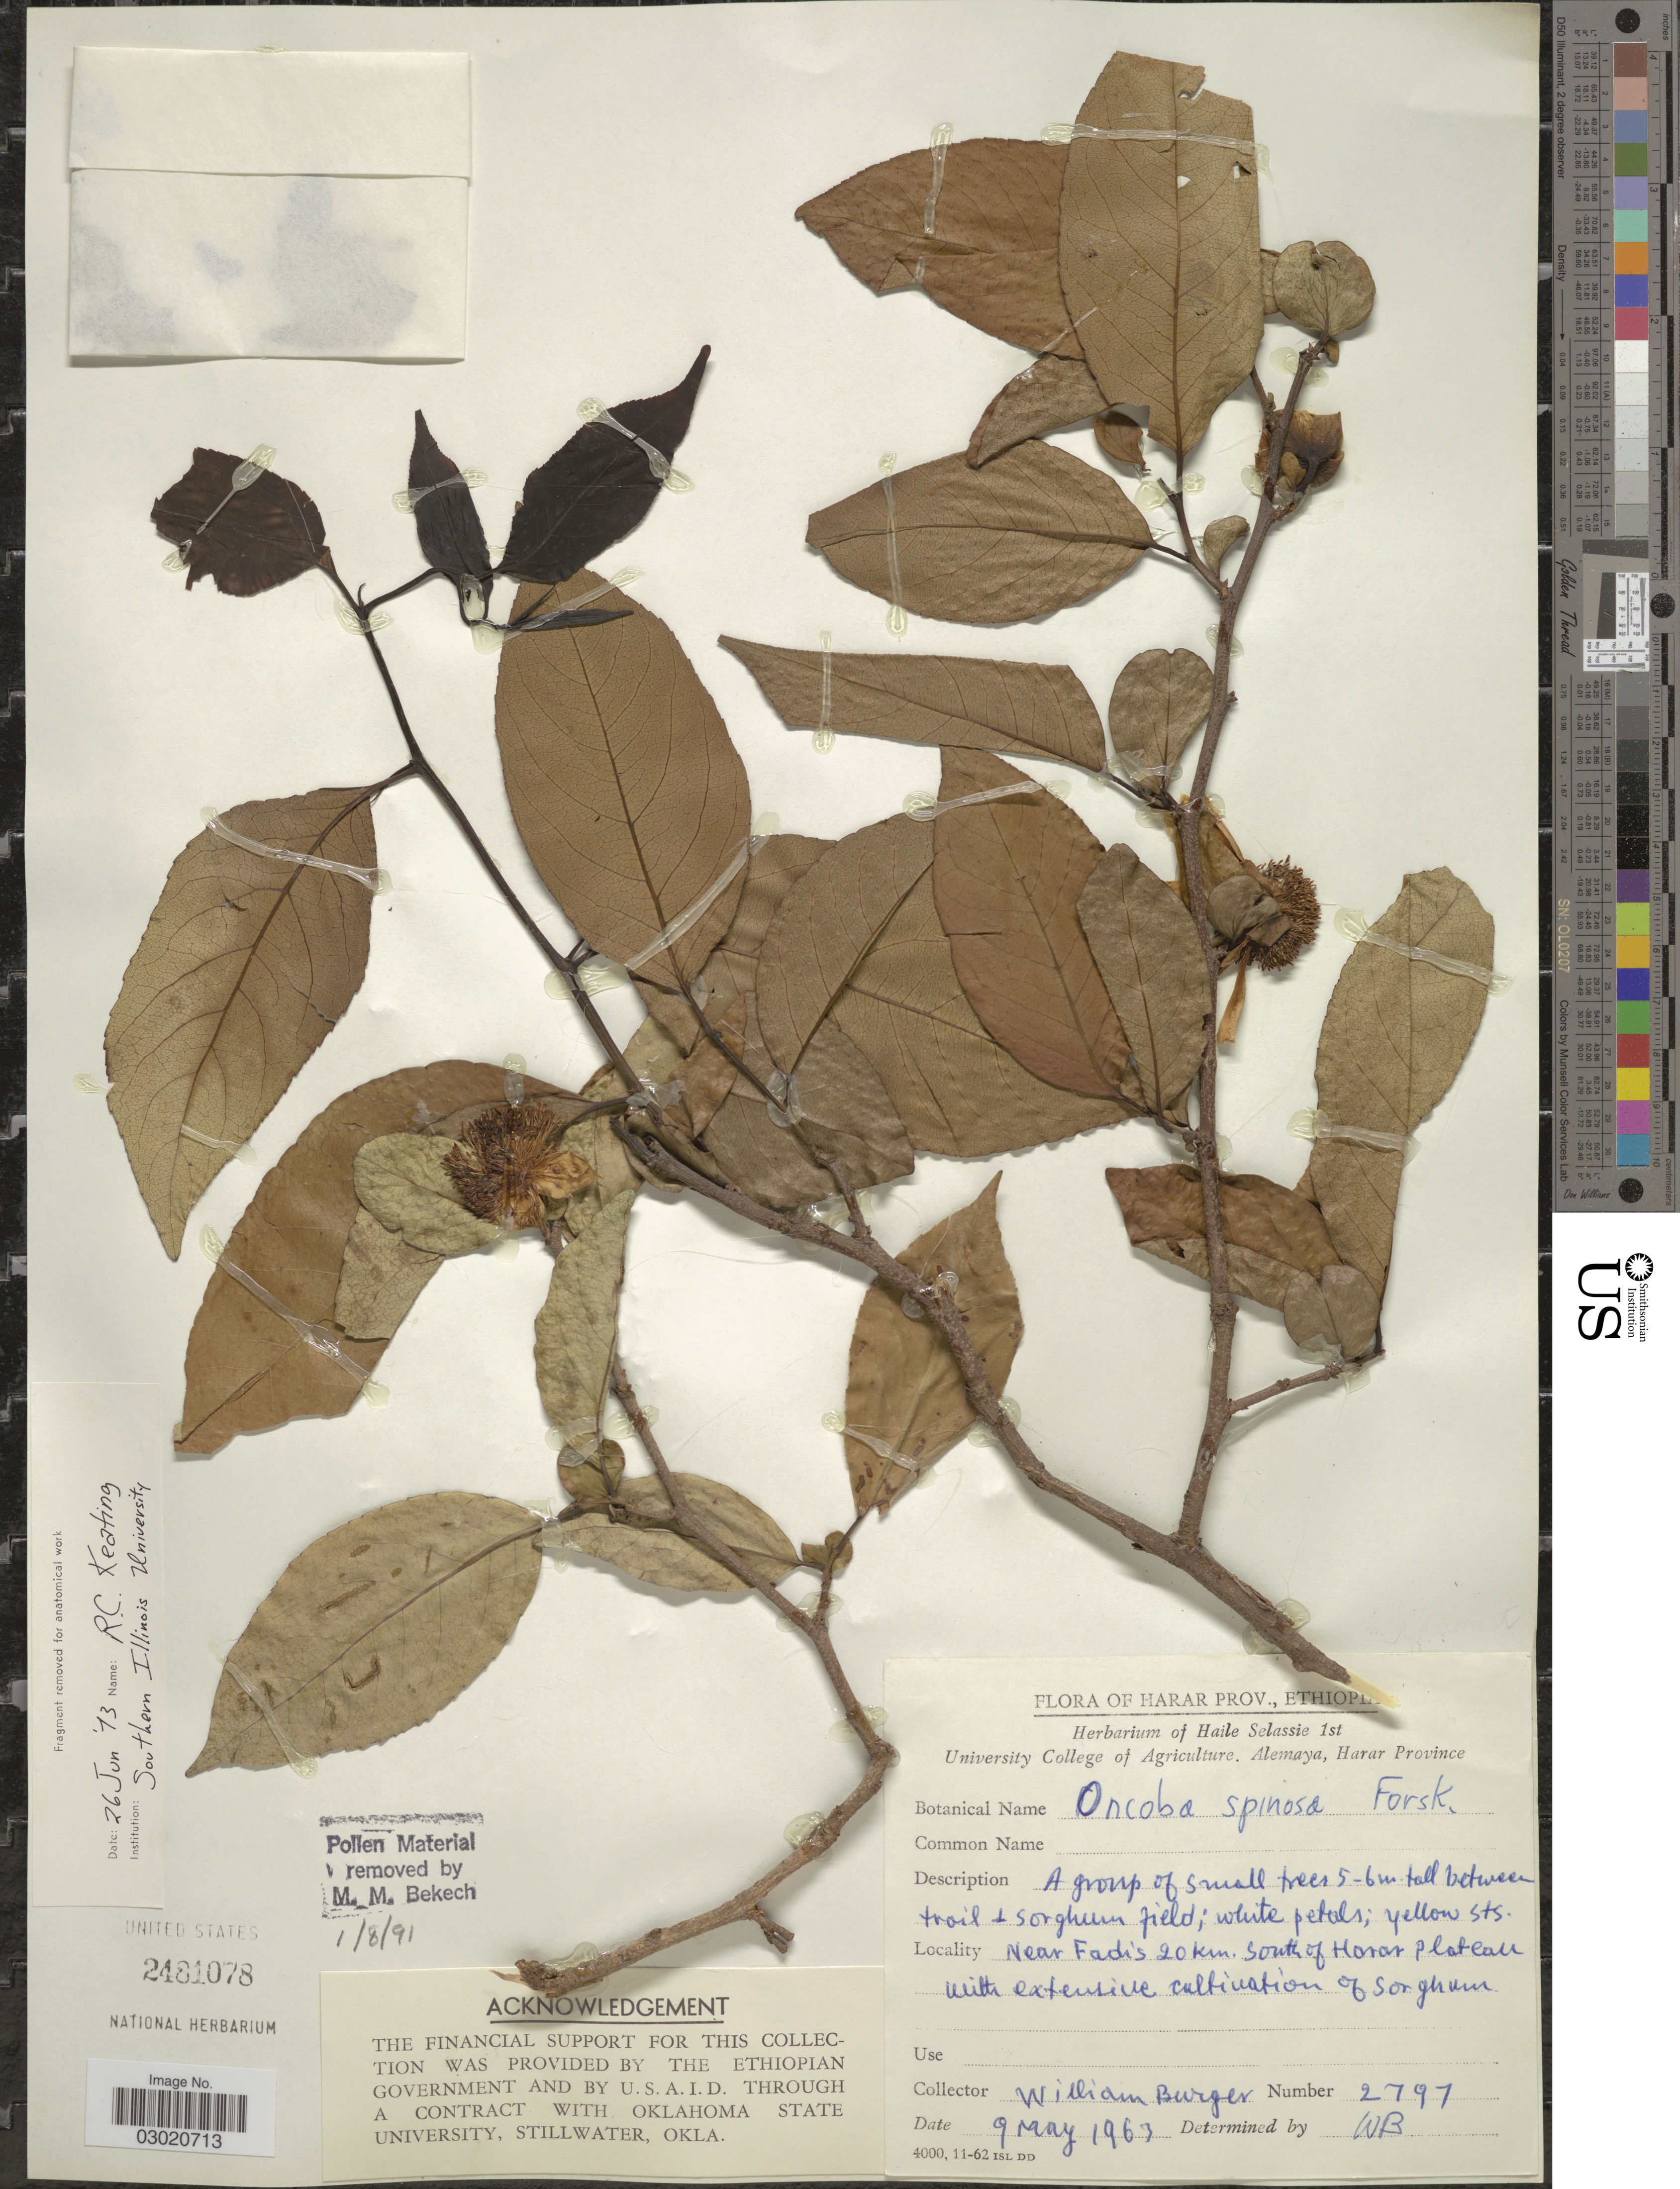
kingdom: Plantae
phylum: Tracheophyta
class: Magnoliopsida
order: Malpighiales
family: Salicaceae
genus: Oncoba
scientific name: Oncoba spinosa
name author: Forssk.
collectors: W. Burger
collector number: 2797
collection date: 1963-05-09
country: Ethiopia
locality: Harrar Prov., Near Fadis 20 km. south of Harar Plateau.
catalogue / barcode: US 2481078